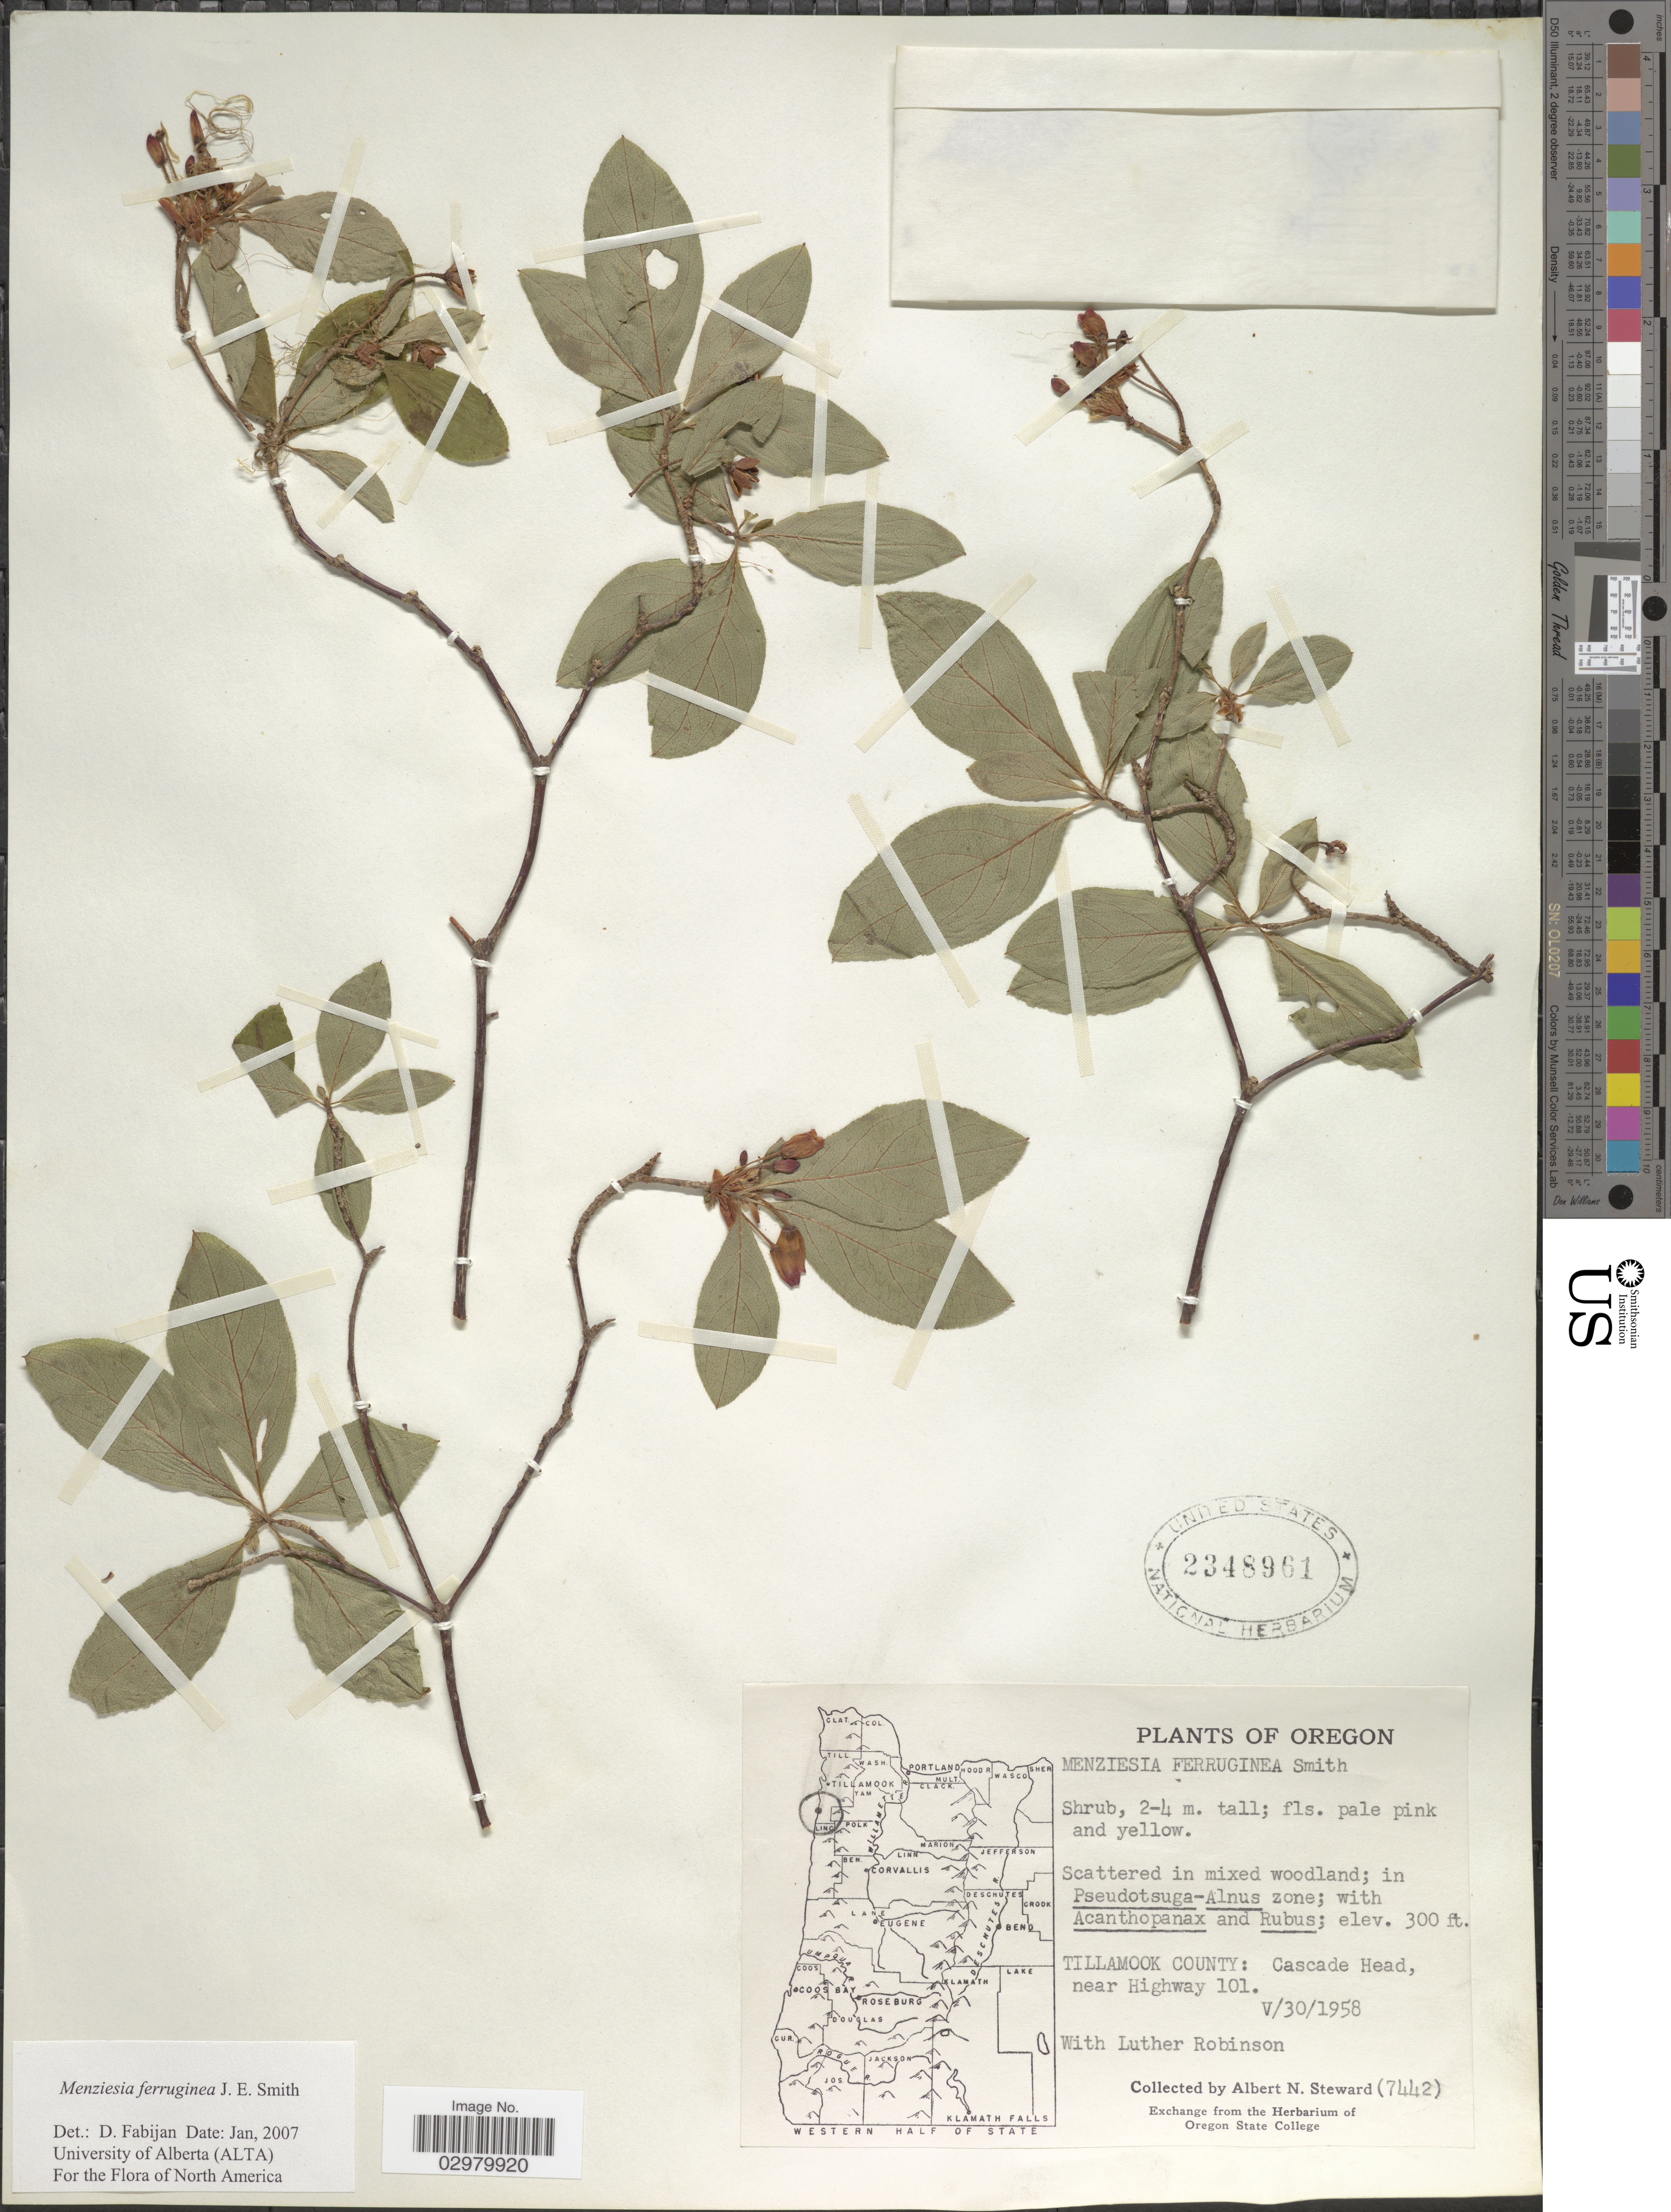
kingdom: Plantae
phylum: Tracheophyta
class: Magnoliopsida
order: Ericales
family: Ericaceae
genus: Menziesia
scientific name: Menziesia ferruginea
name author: Sm.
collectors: A. N. Steward & L. Robinson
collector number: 7442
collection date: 1958-05-30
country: United States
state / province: Oregon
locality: Tillamook County: Cascade Head, near Highway 101.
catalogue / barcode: US 2348961